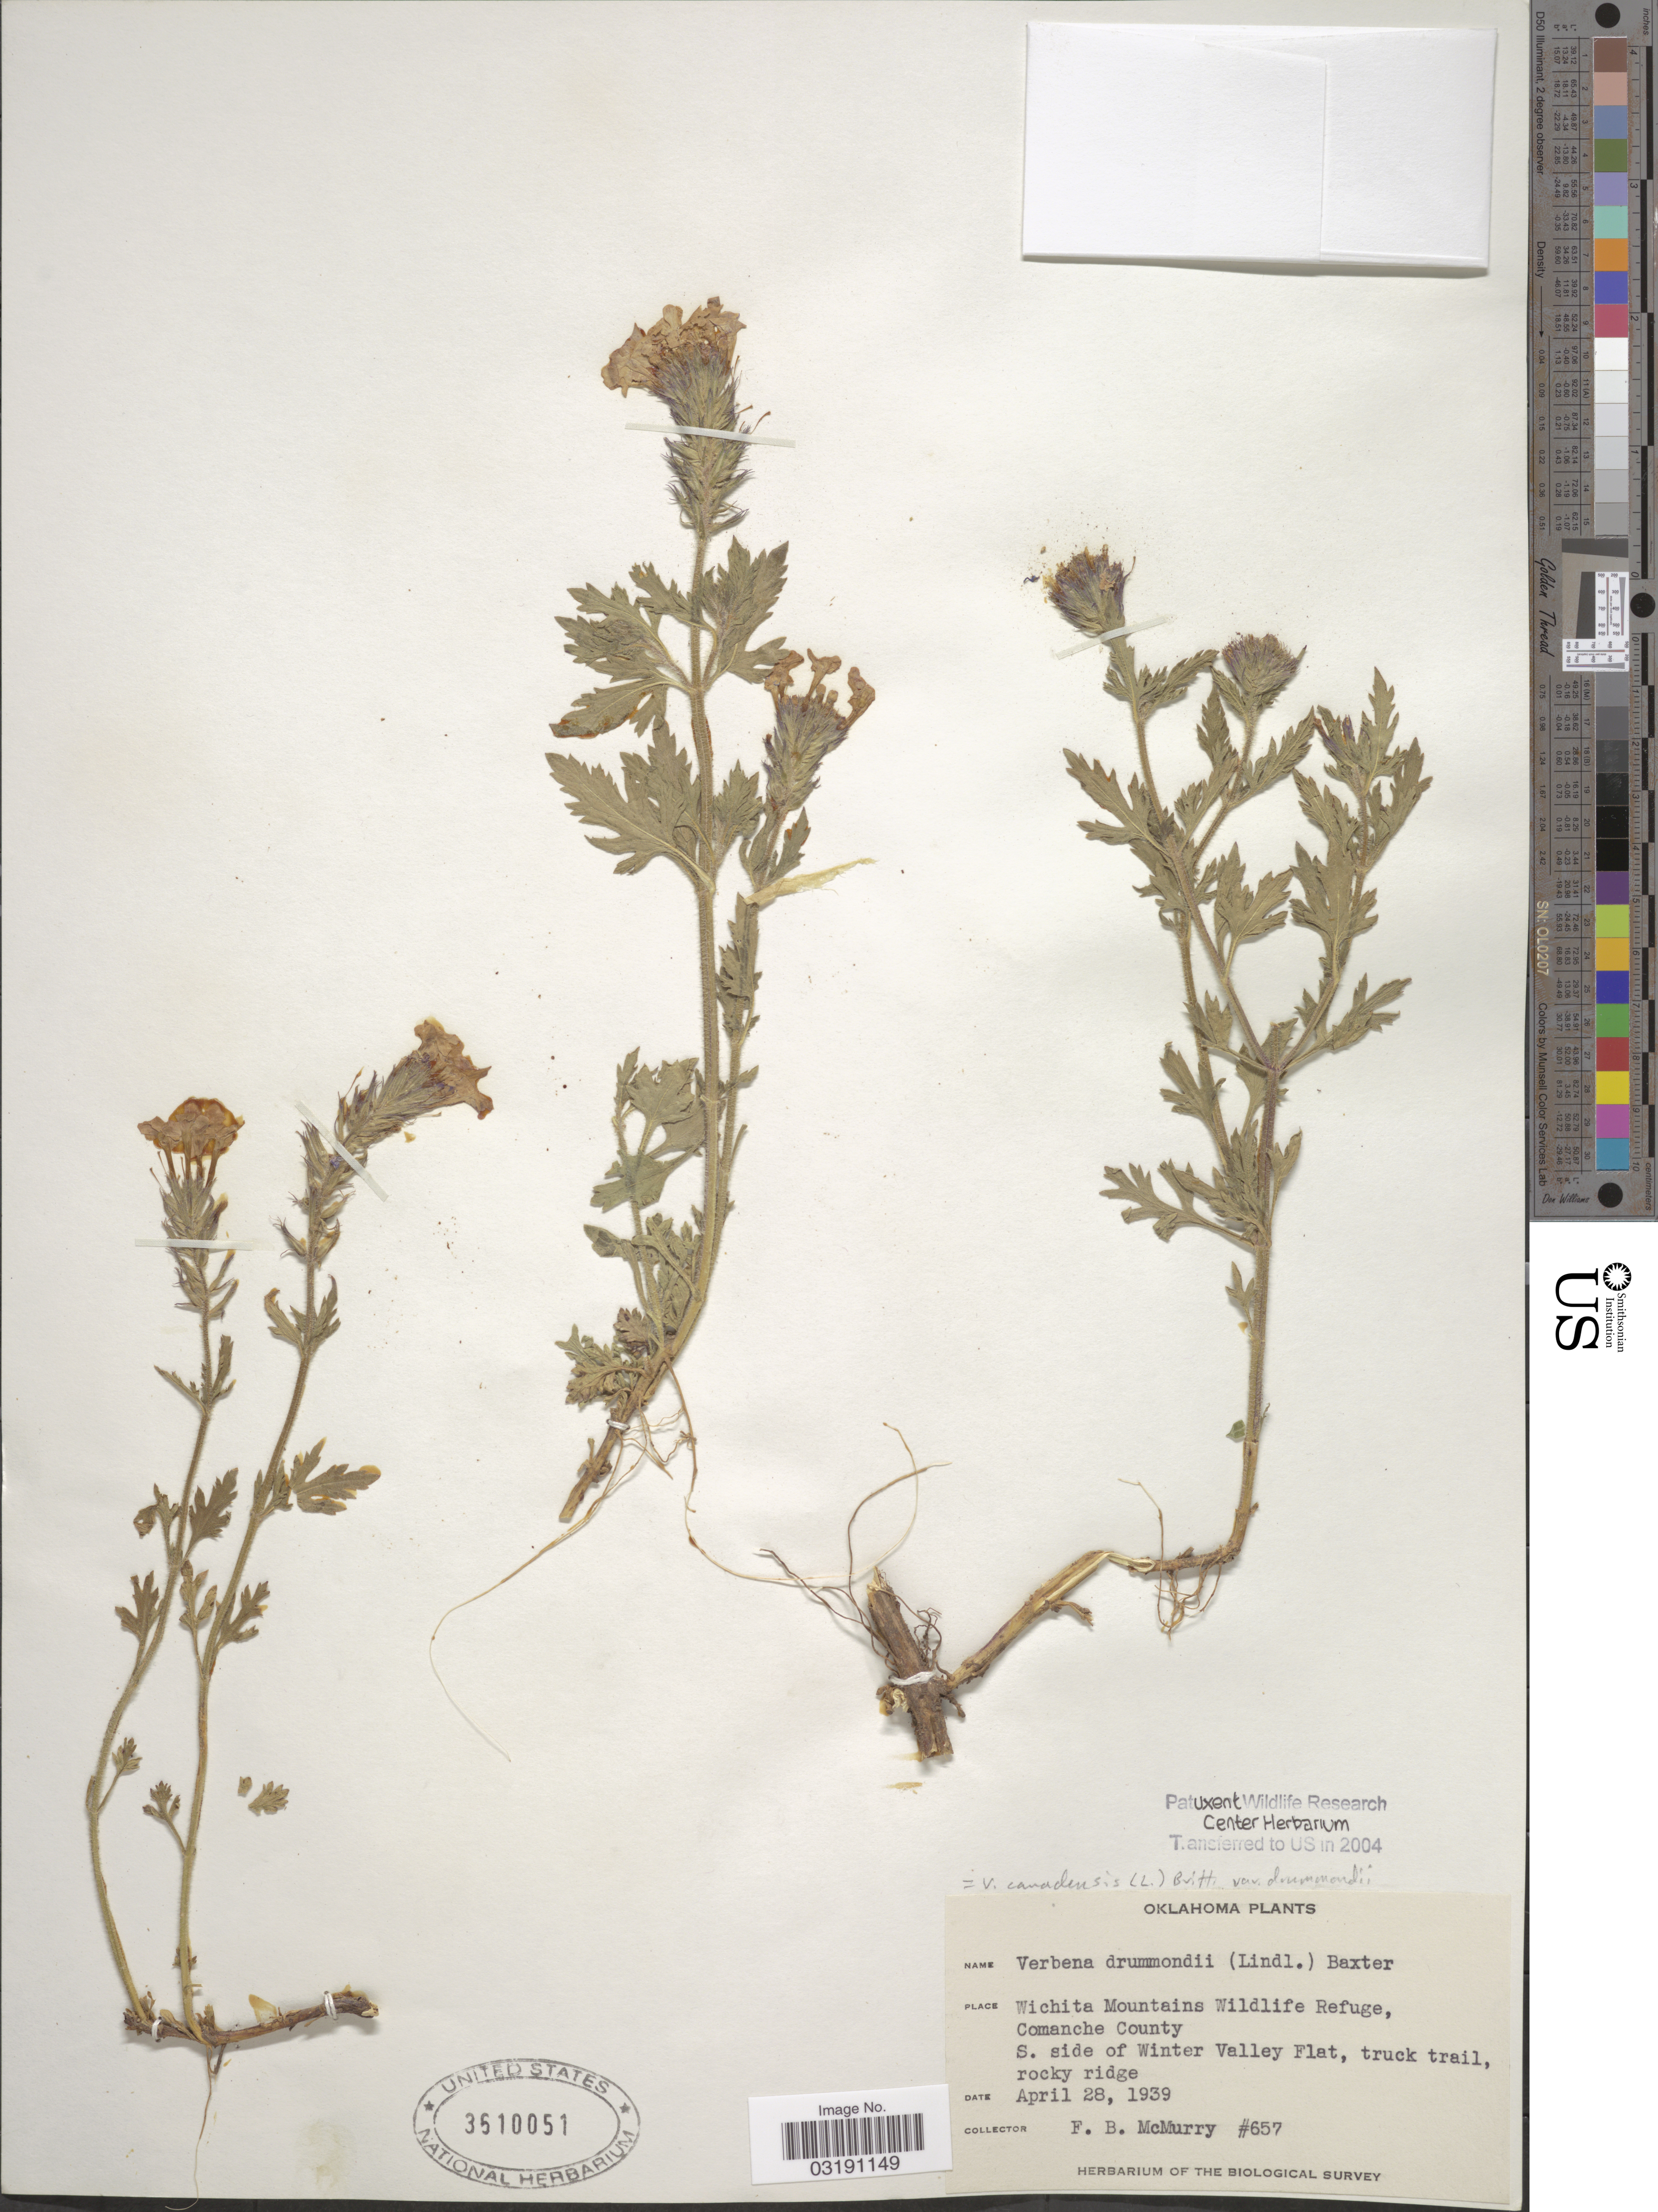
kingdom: Plantae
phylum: Tracheophyta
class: Magnoliopsida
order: Lamiales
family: Verbenaceae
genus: Verbena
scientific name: Verbena canadensis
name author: (L.) Britton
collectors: F. B. McMurry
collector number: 657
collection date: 1939-04-28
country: United States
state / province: Oklahoma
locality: Wichita Mountains Wildlife Refuge, Comanche County. S. side of Winter Valley Flat, truck trail, rocky ridge.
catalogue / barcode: US 3610051